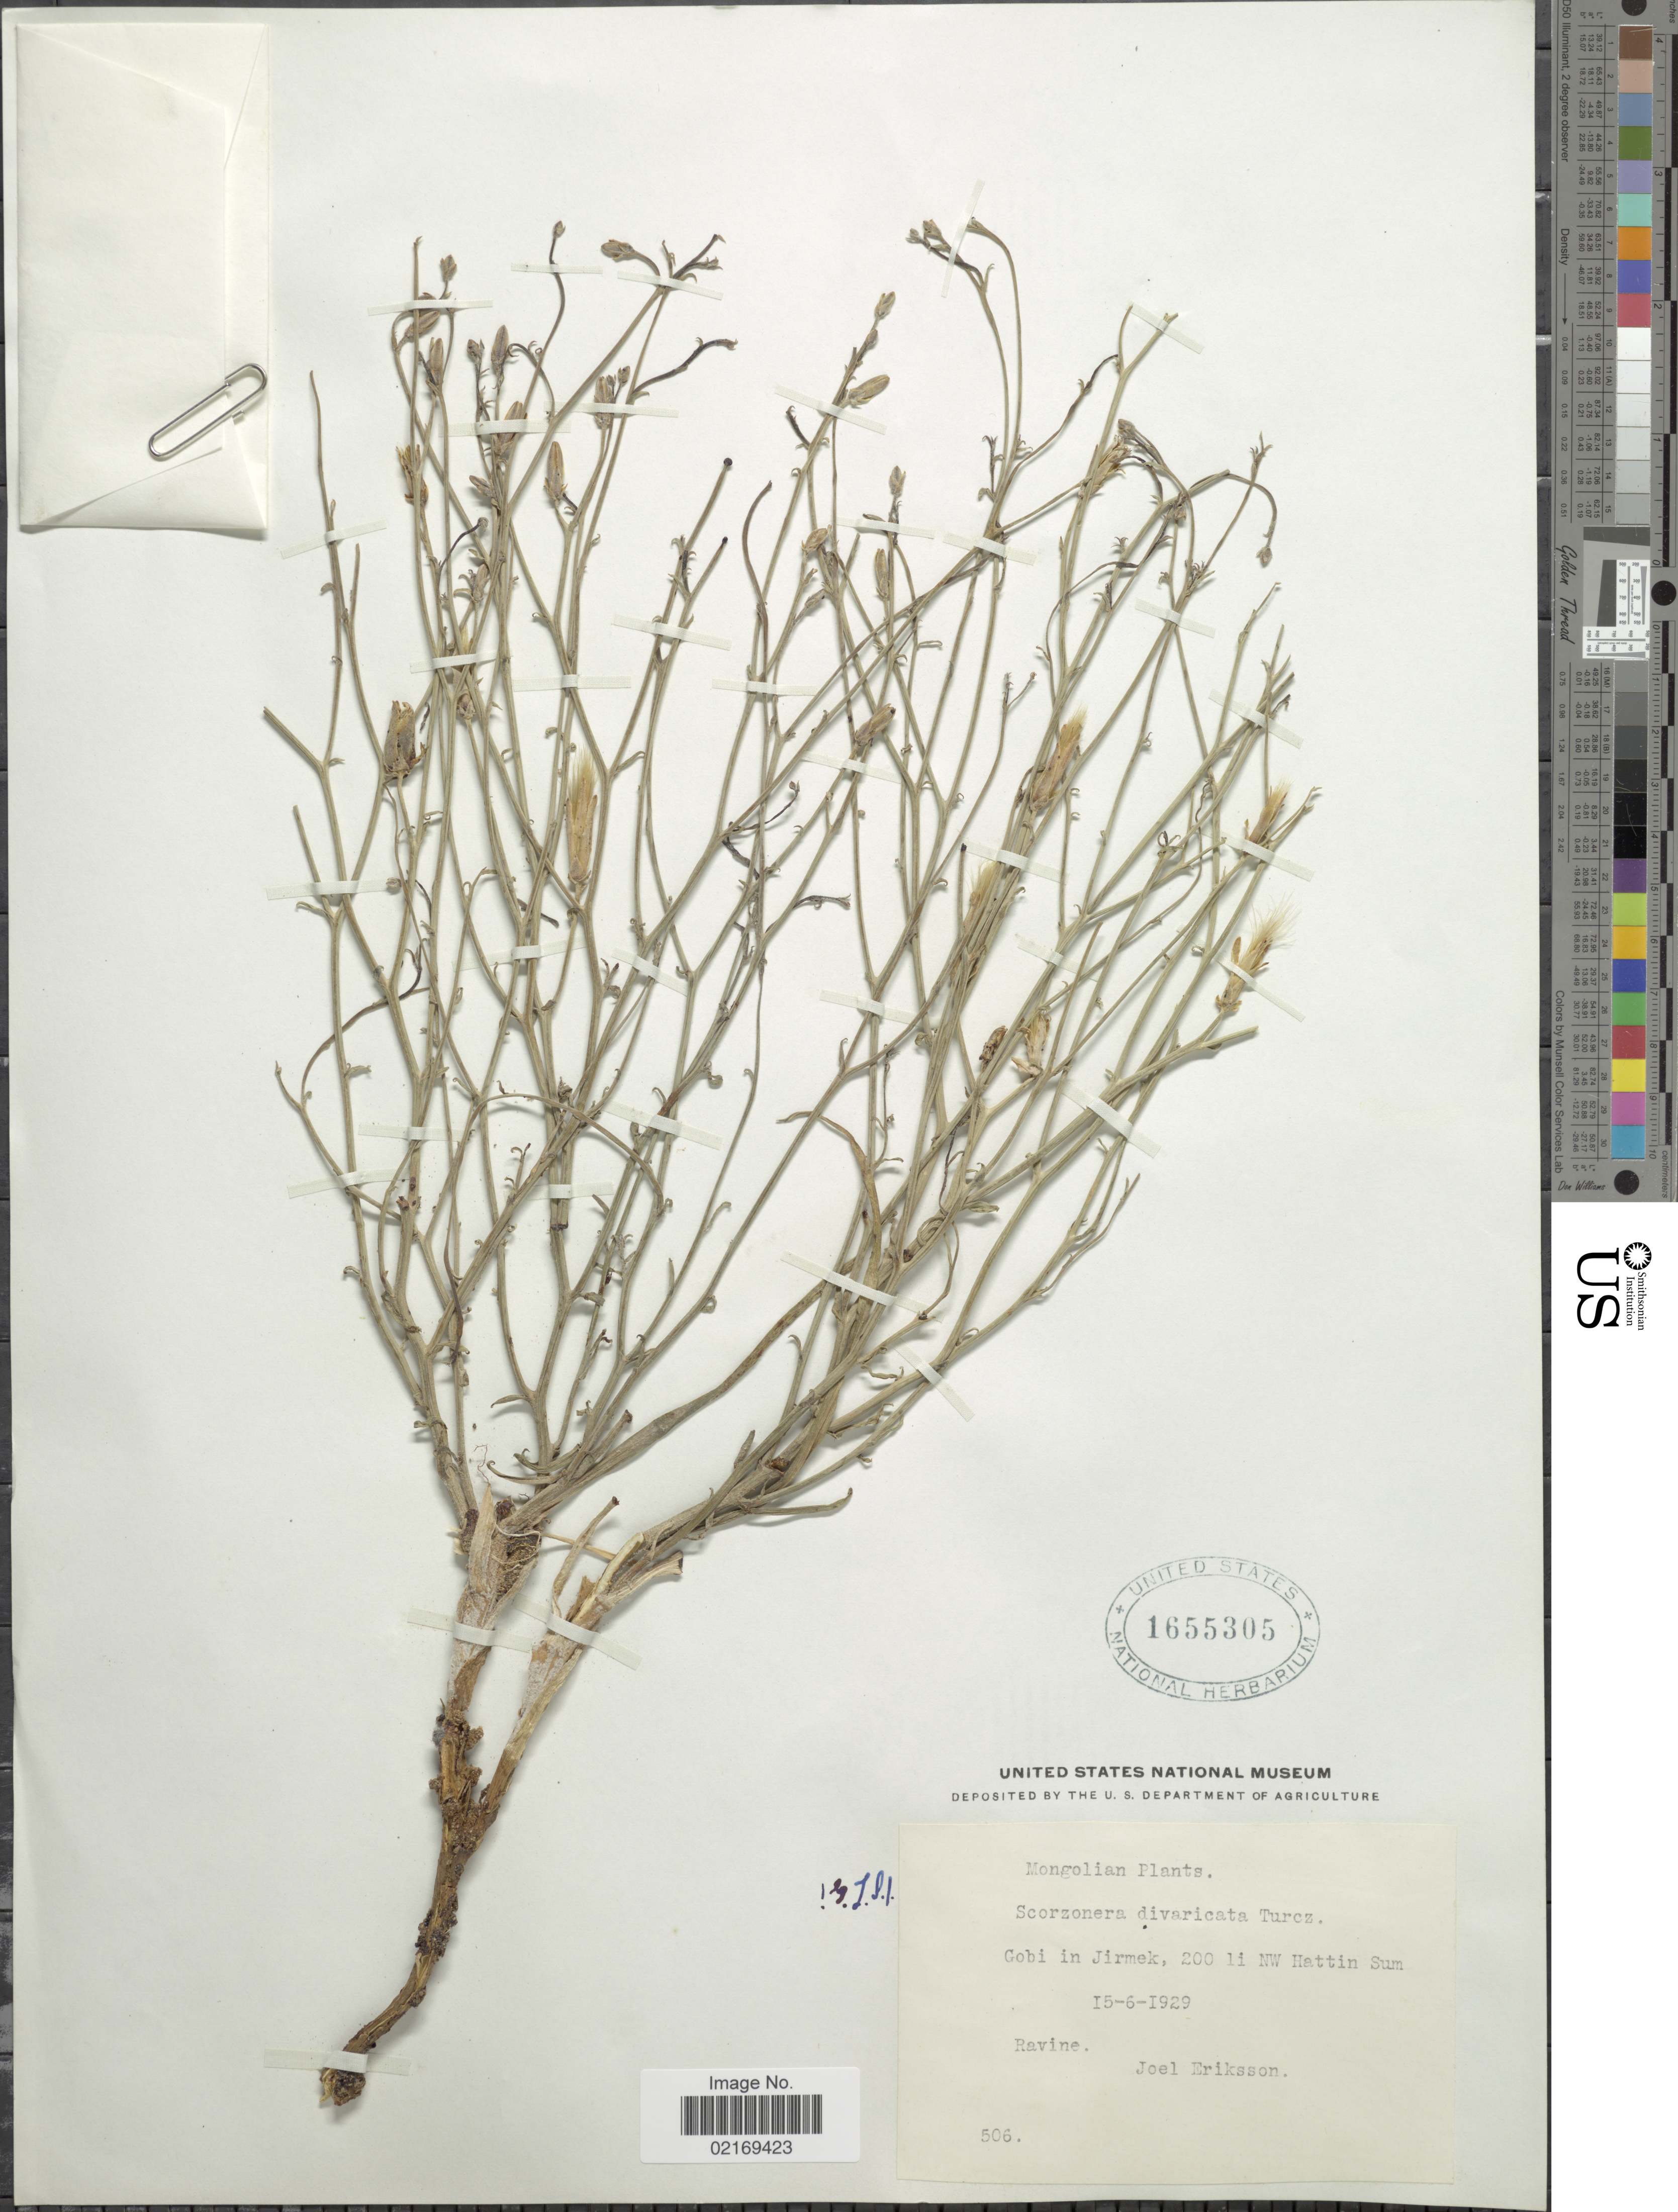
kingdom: Plantae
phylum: Tracheophyta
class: Magnoliopsida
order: Asterales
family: Asteraceae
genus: Scorzonera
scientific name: Scorzonera divaricata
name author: Turcz.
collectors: J. Eriksson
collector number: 506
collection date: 1929-06-15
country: Mongolia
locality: Gobi in Jirmek, 100 li NW Hattin Sum, ravine.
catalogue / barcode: US 1655305